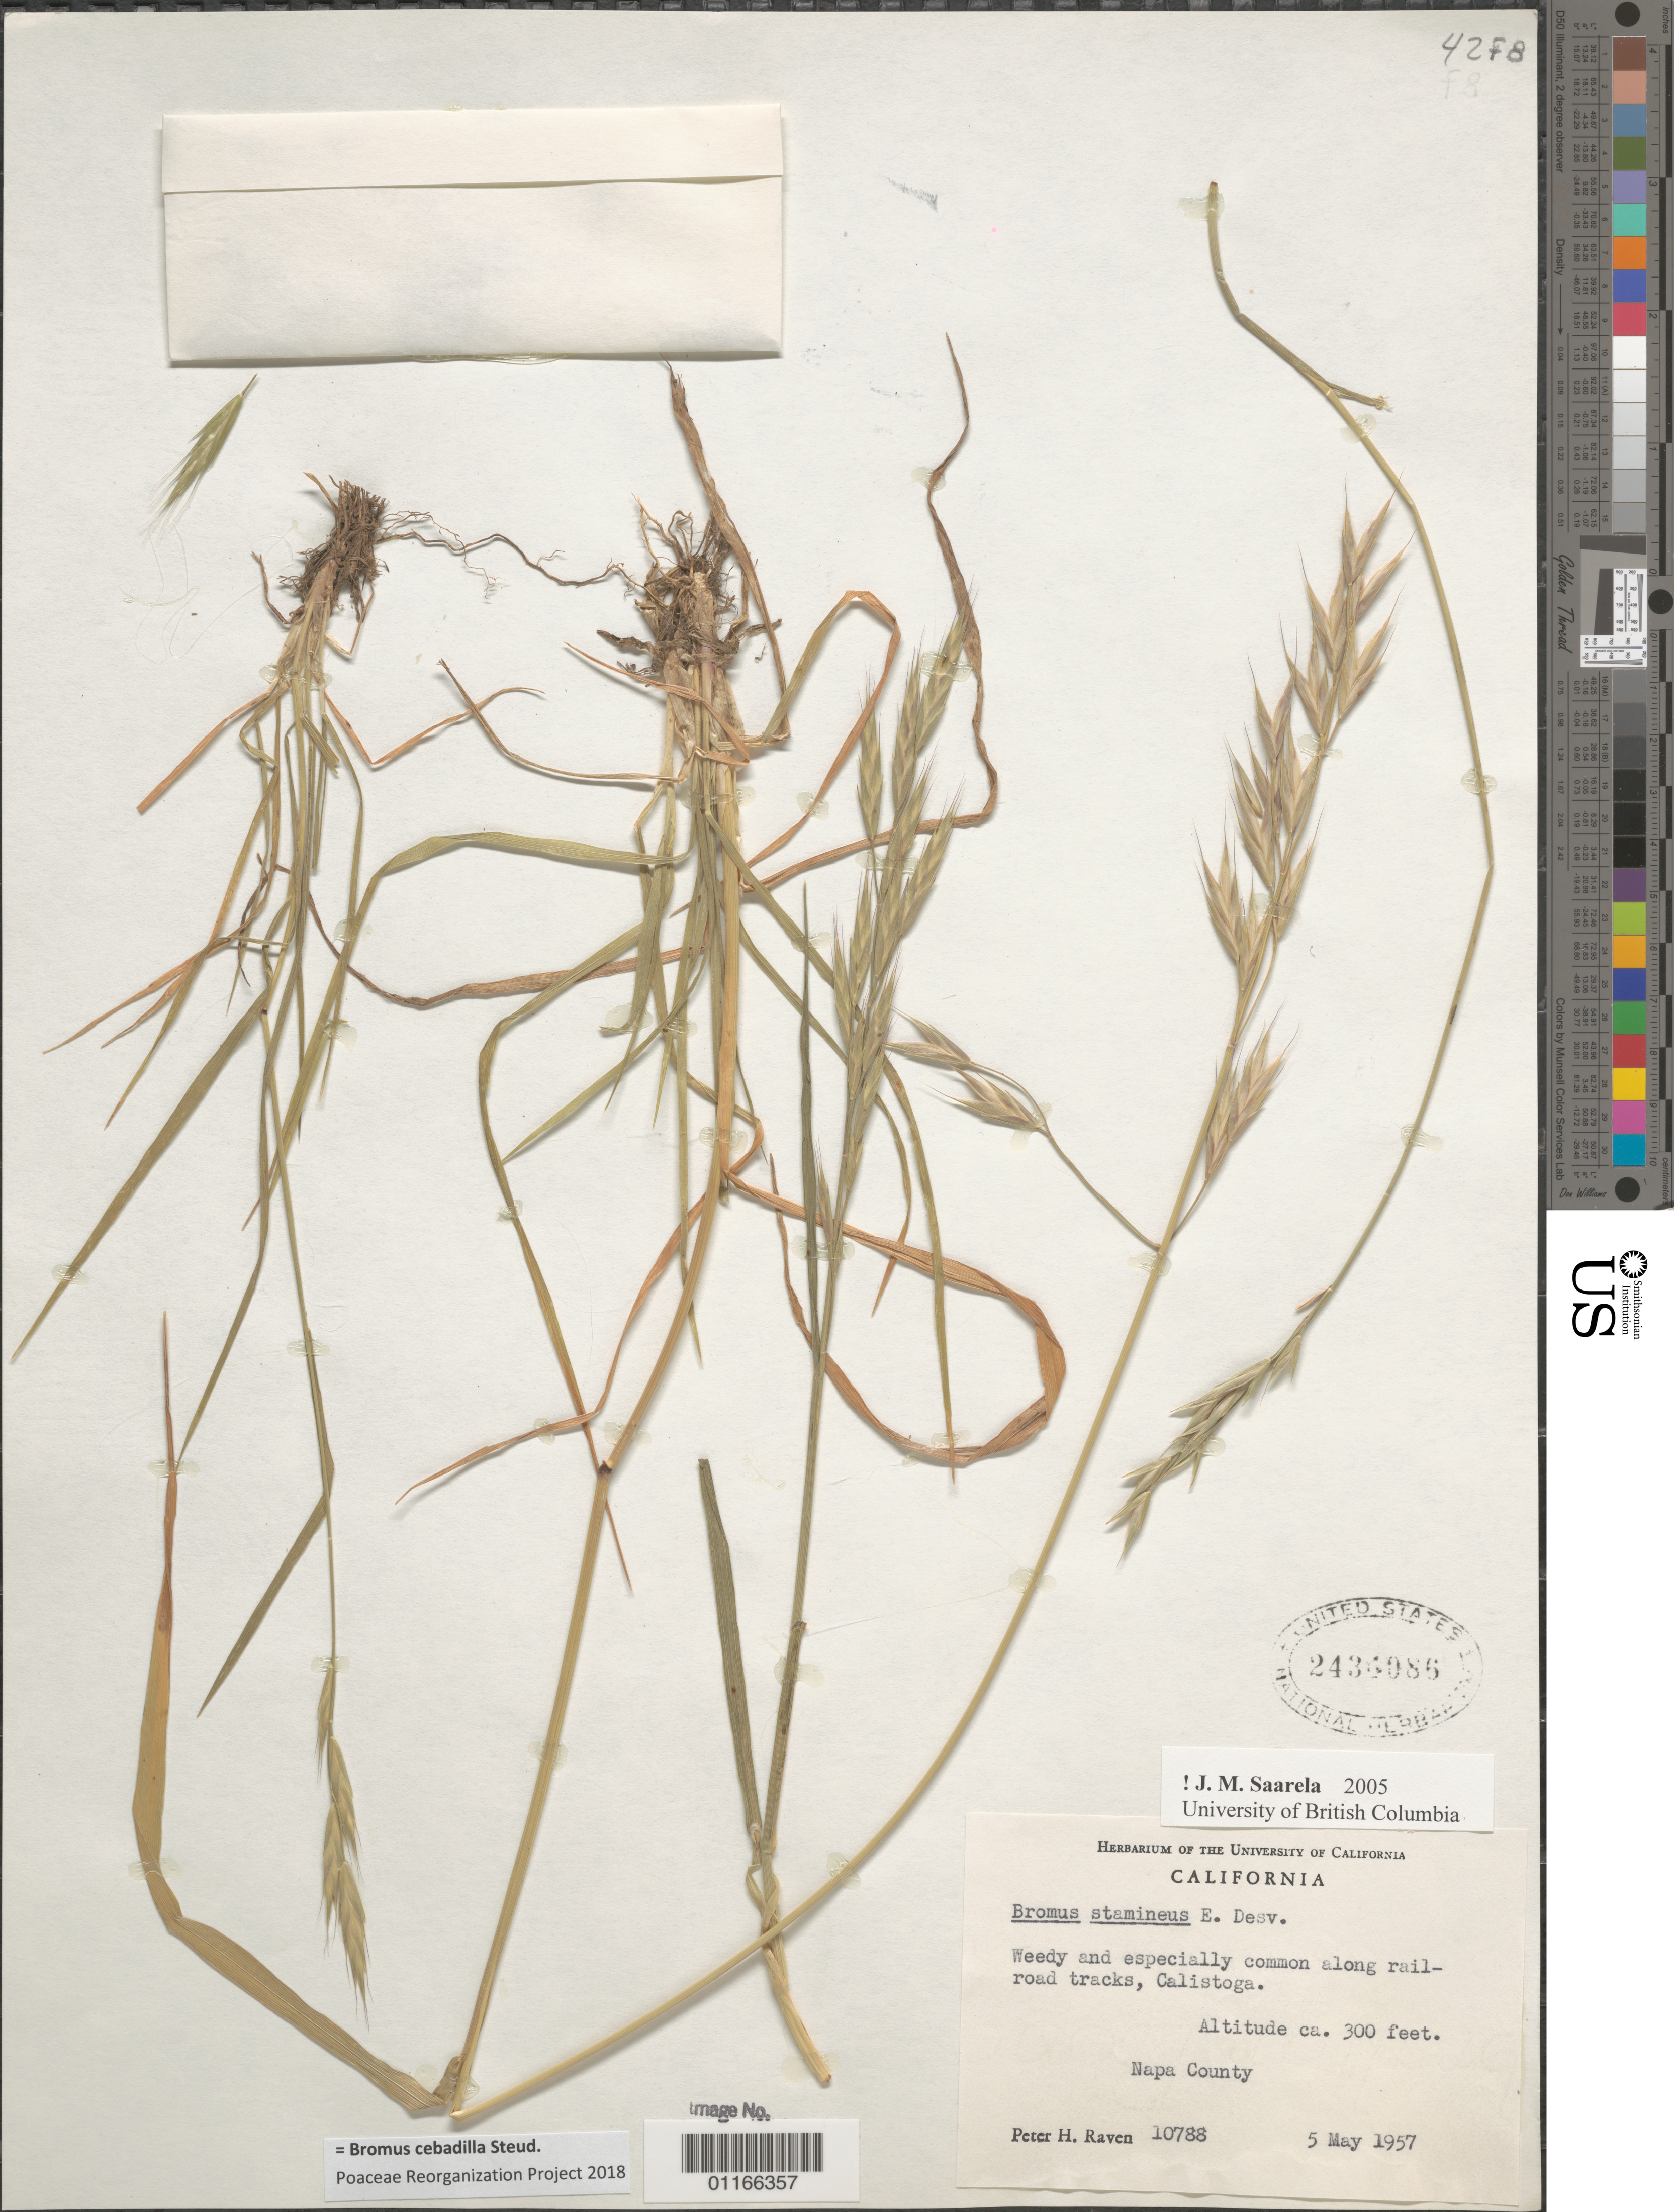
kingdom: Plantae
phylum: Tracheophyta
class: Liliopsida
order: Poales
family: Poaceae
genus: Bromus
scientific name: Bromus cebadilla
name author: Steud.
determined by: Poaceae Reorganization Project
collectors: P. Raven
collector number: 10788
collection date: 1957-05-05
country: United States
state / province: California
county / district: Napa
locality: Calistoga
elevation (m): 91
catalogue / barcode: US 2434086